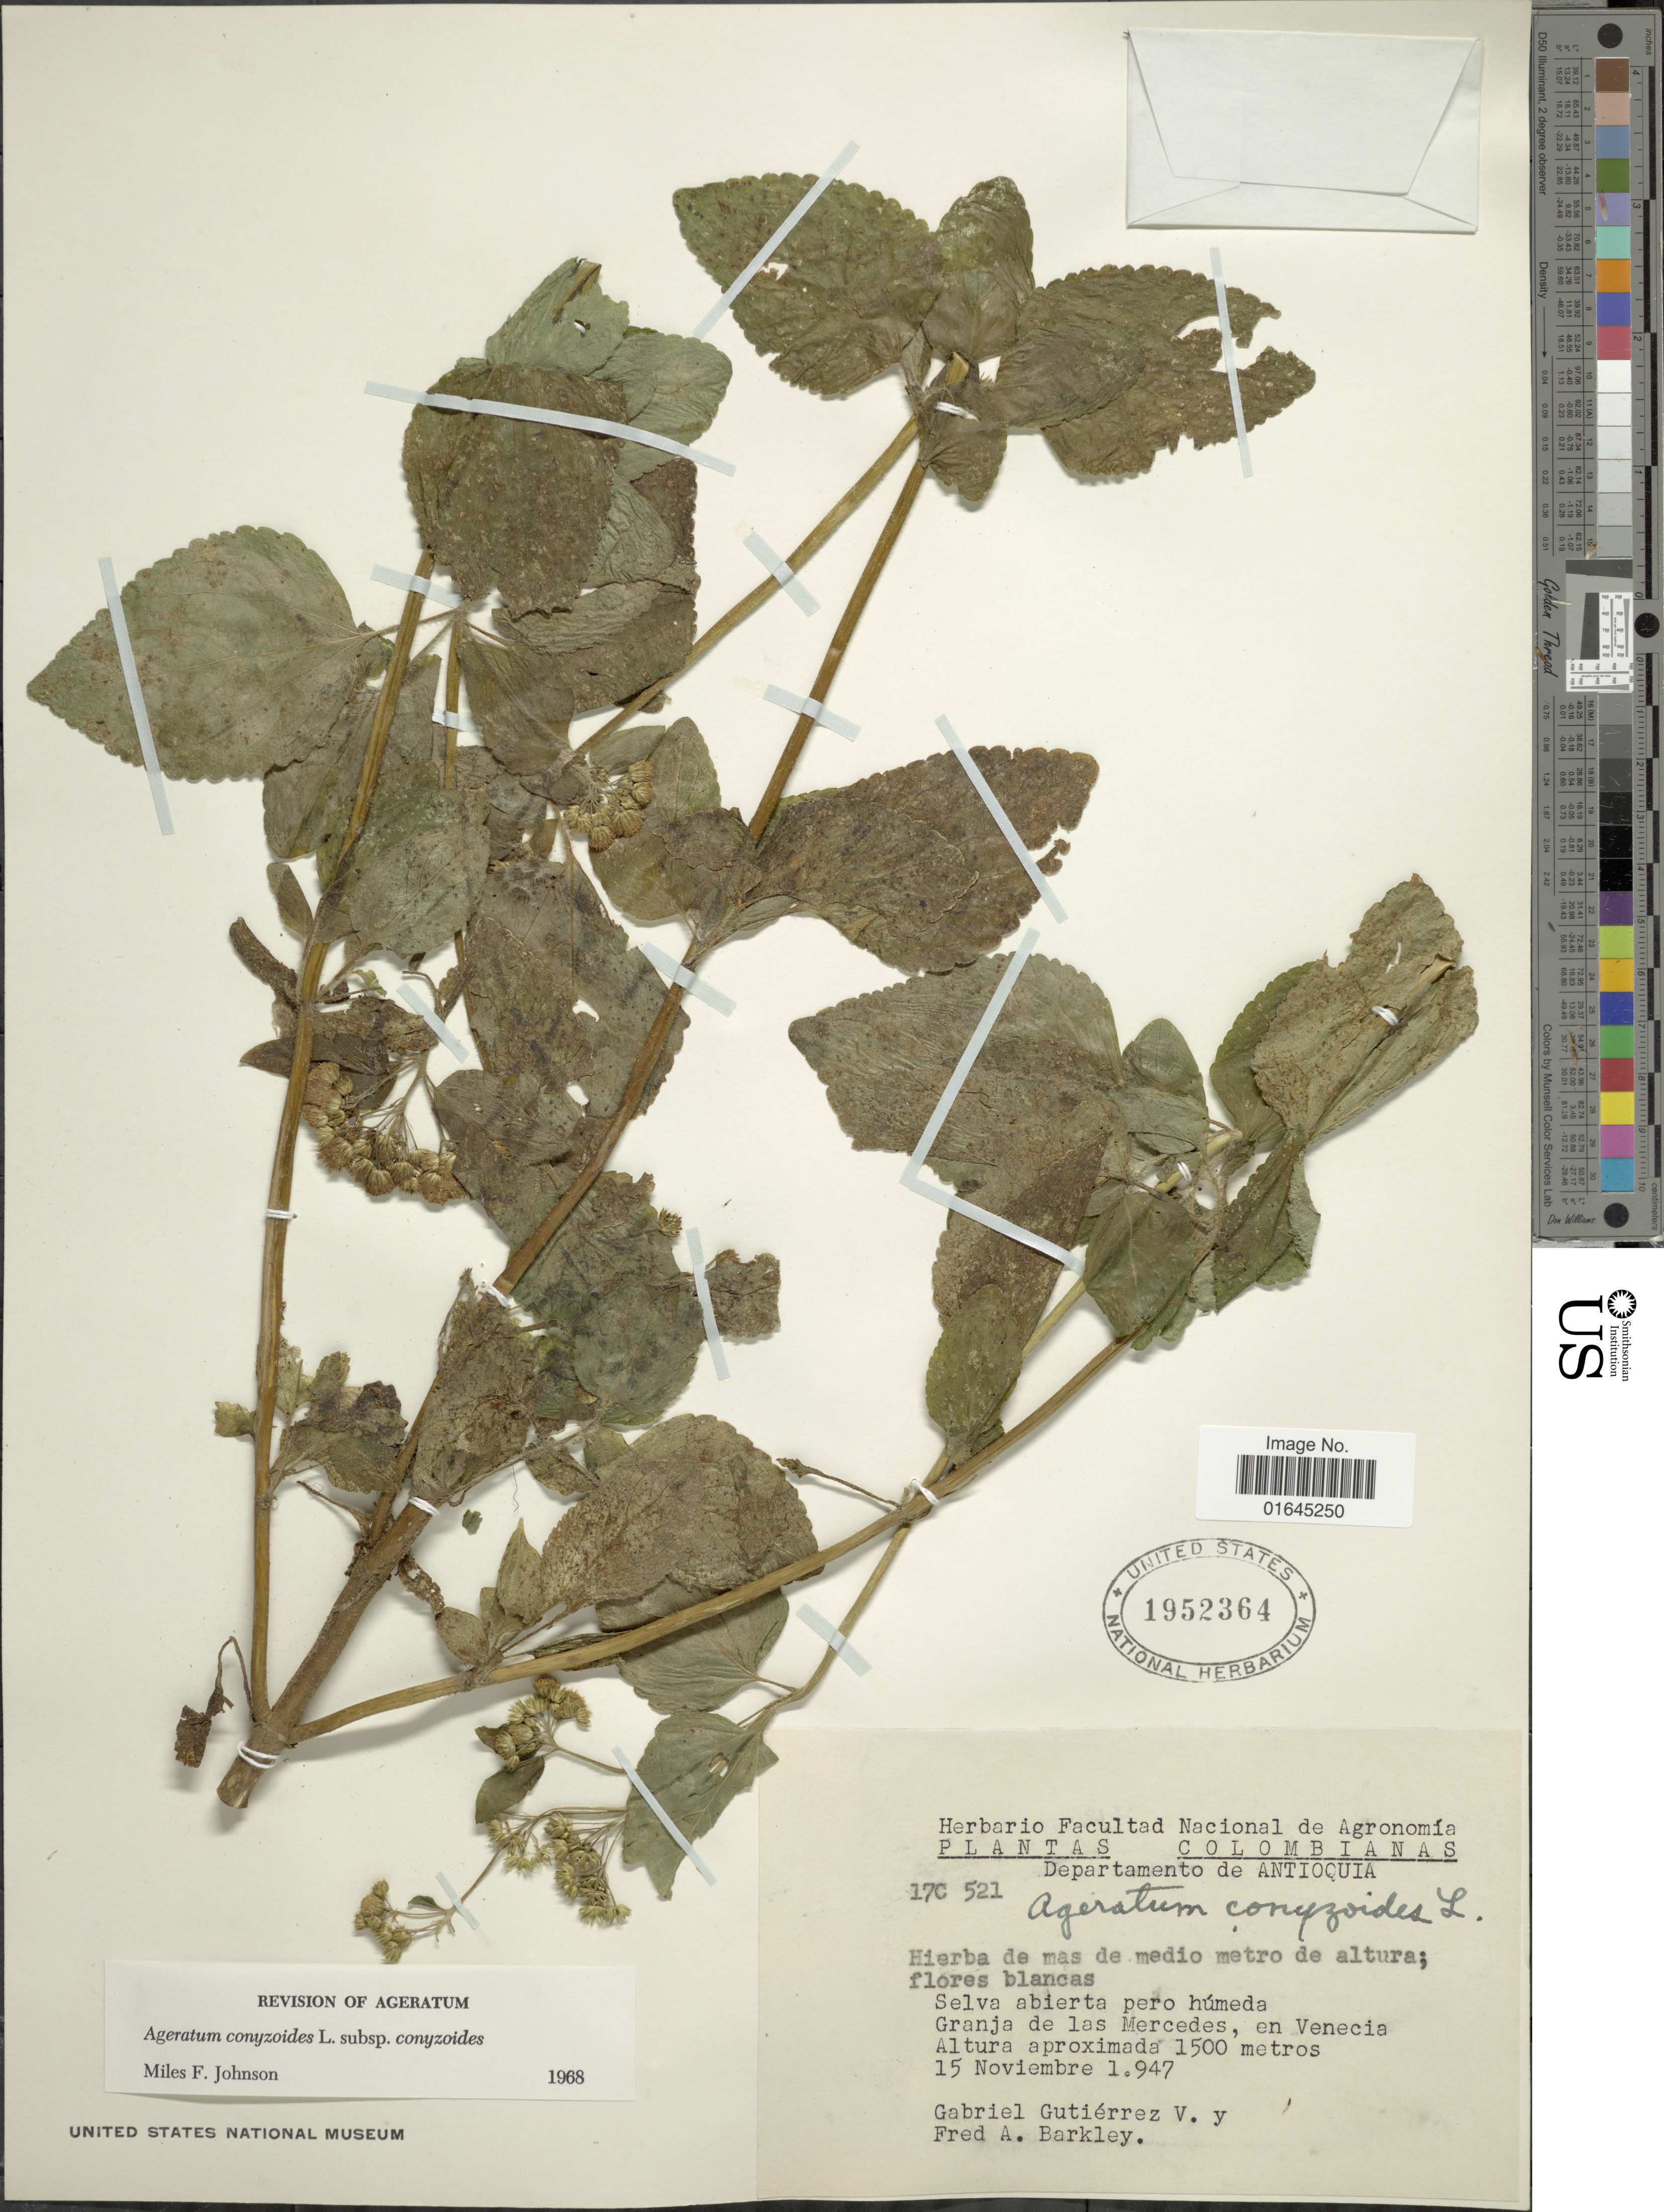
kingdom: Plantae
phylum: Tracheophyta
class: Magnoliopsida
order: Asterales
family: Asteraceae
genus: Ageratum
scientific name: Ageratum conyzoides subsp. conyzoides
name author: L.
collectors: G. Gutiérrez V. & F. A. Barkley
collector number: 17C521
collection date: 1947-11-15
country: Colombia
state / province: Antioquia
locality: Departamento de Antioquia, Granja de las Mercedes, en Venecia.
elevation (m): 1500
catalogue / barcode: US 1952364